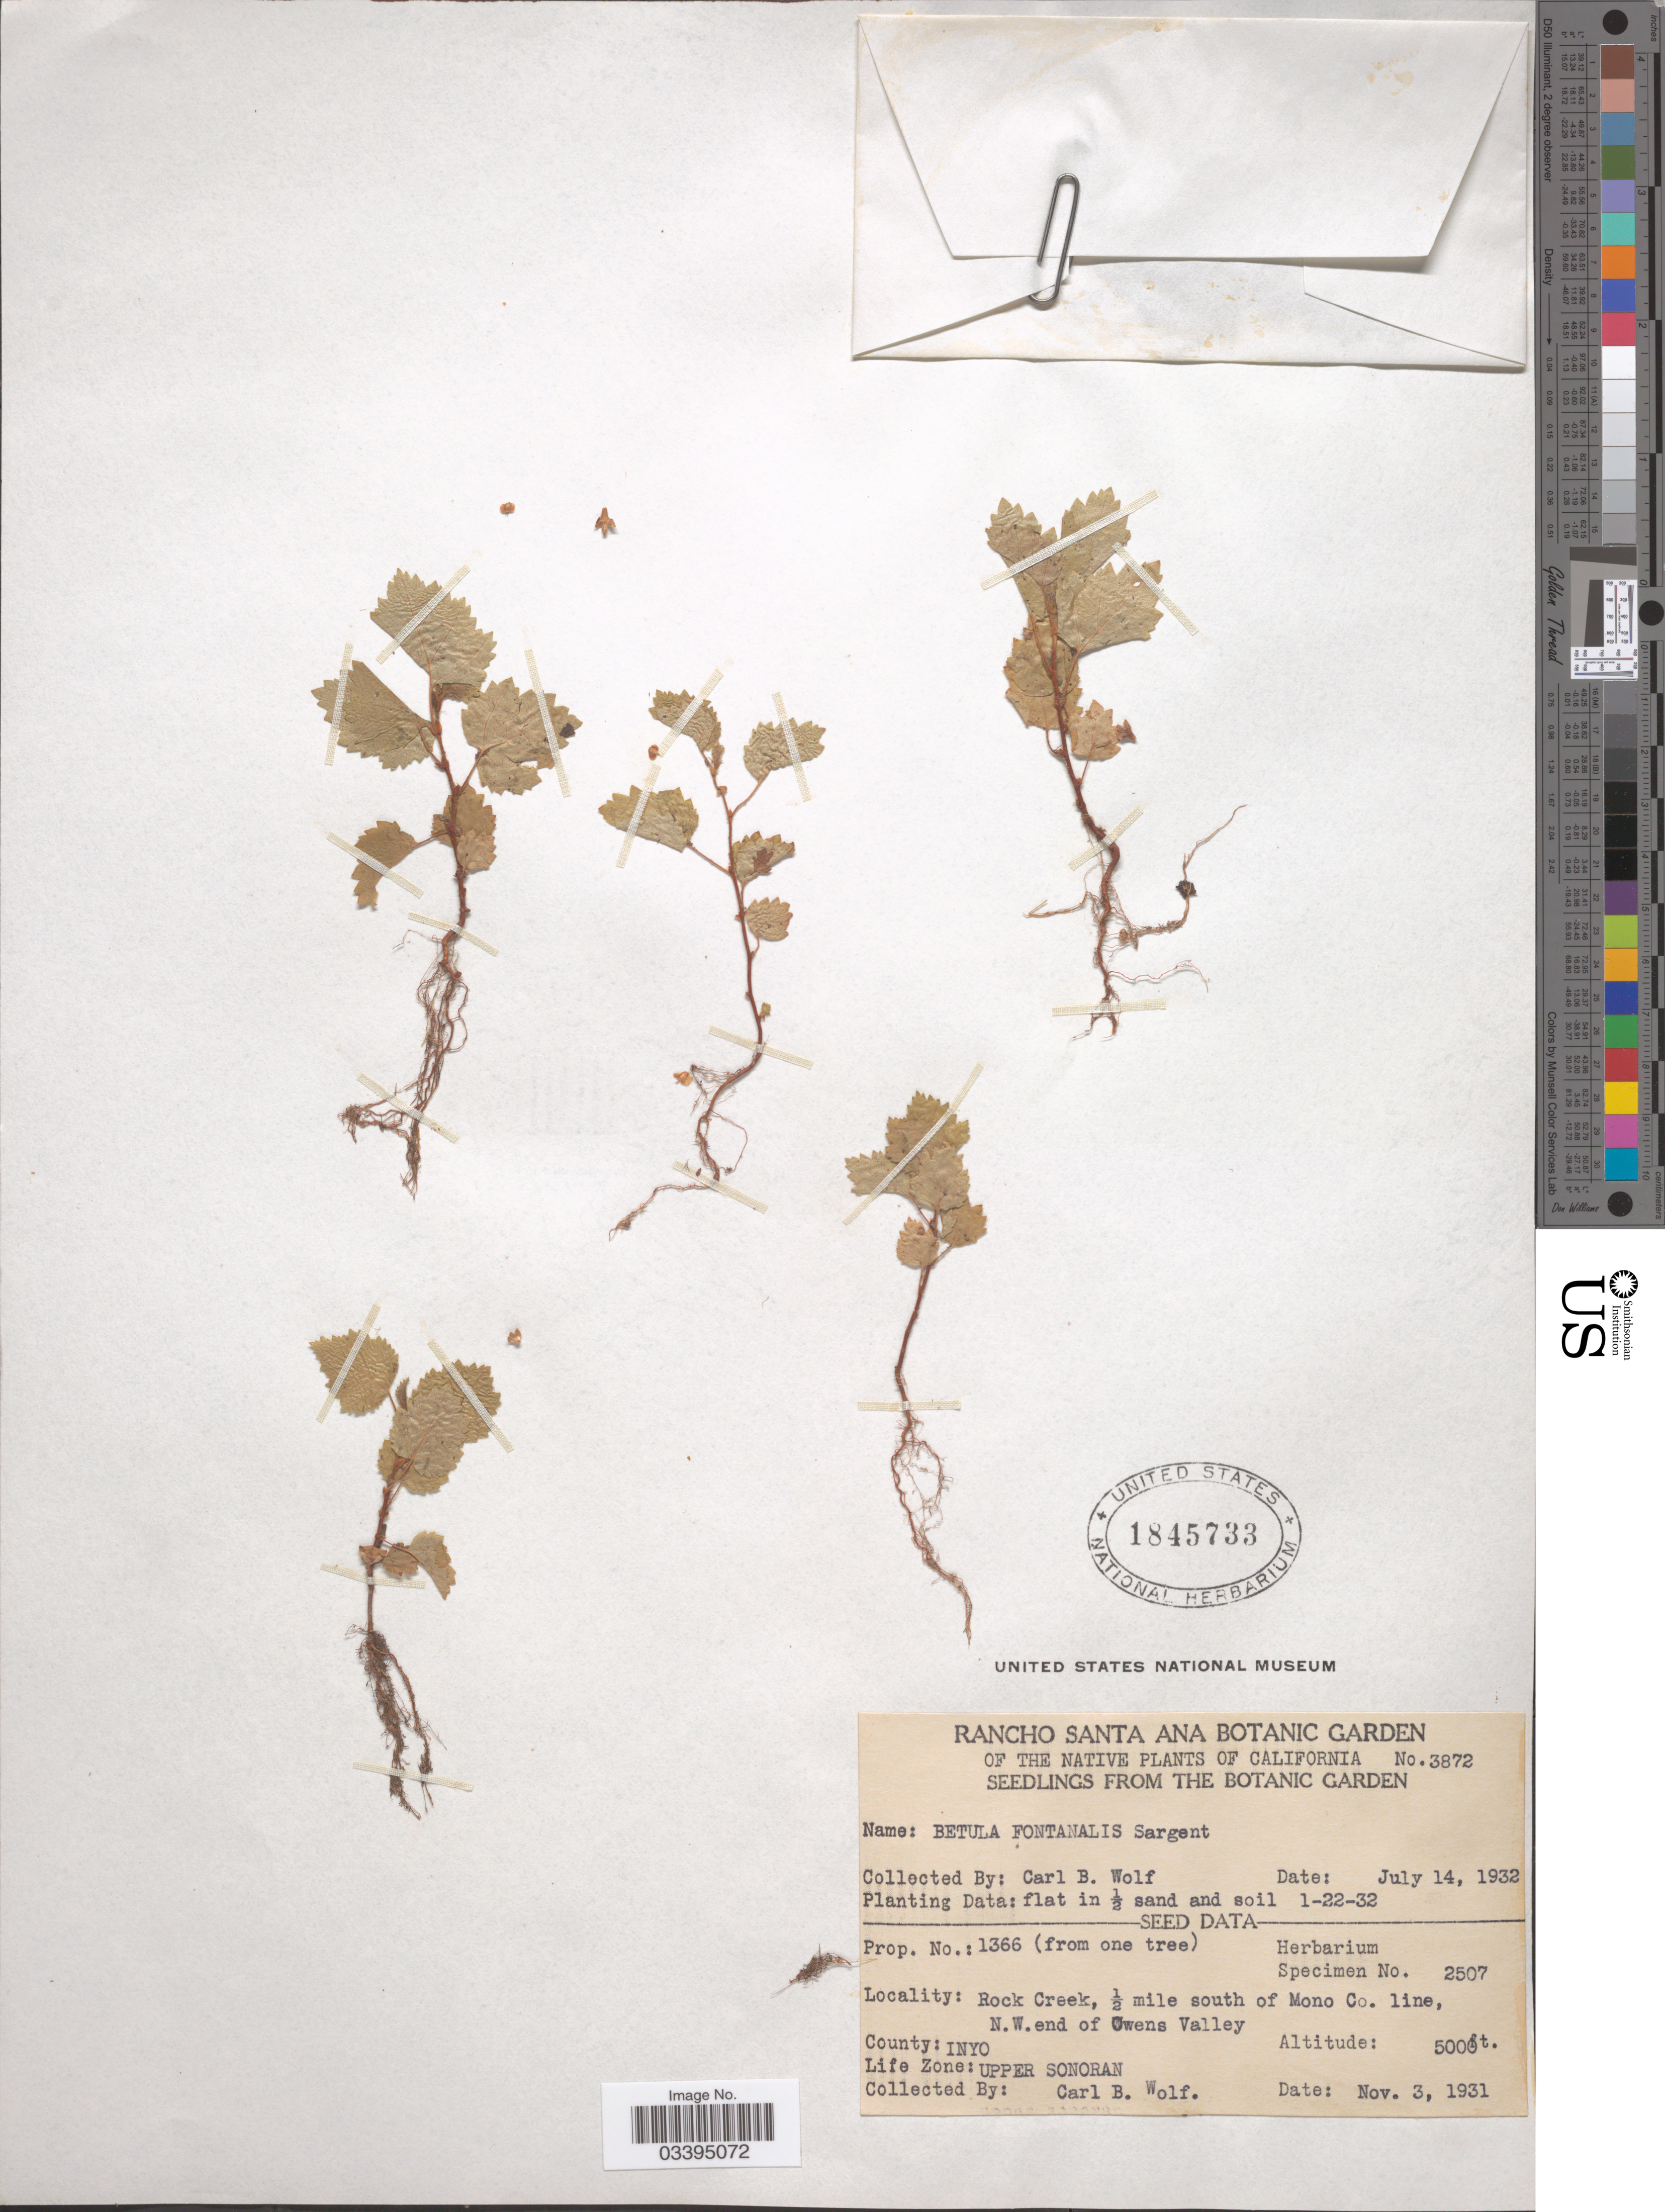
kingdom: Plantae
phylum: Tracheophyta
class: Magnoliopsida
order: Fagales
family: Betulaceae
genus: Betula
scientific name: Betula fontinalis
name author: Sarg.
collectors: C. B. Wolf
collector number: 3872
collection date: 1932-07-14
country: United States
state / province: California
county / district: Orange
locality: Rancho Santa Ana Botanic Garden.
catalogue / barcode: US 1845733